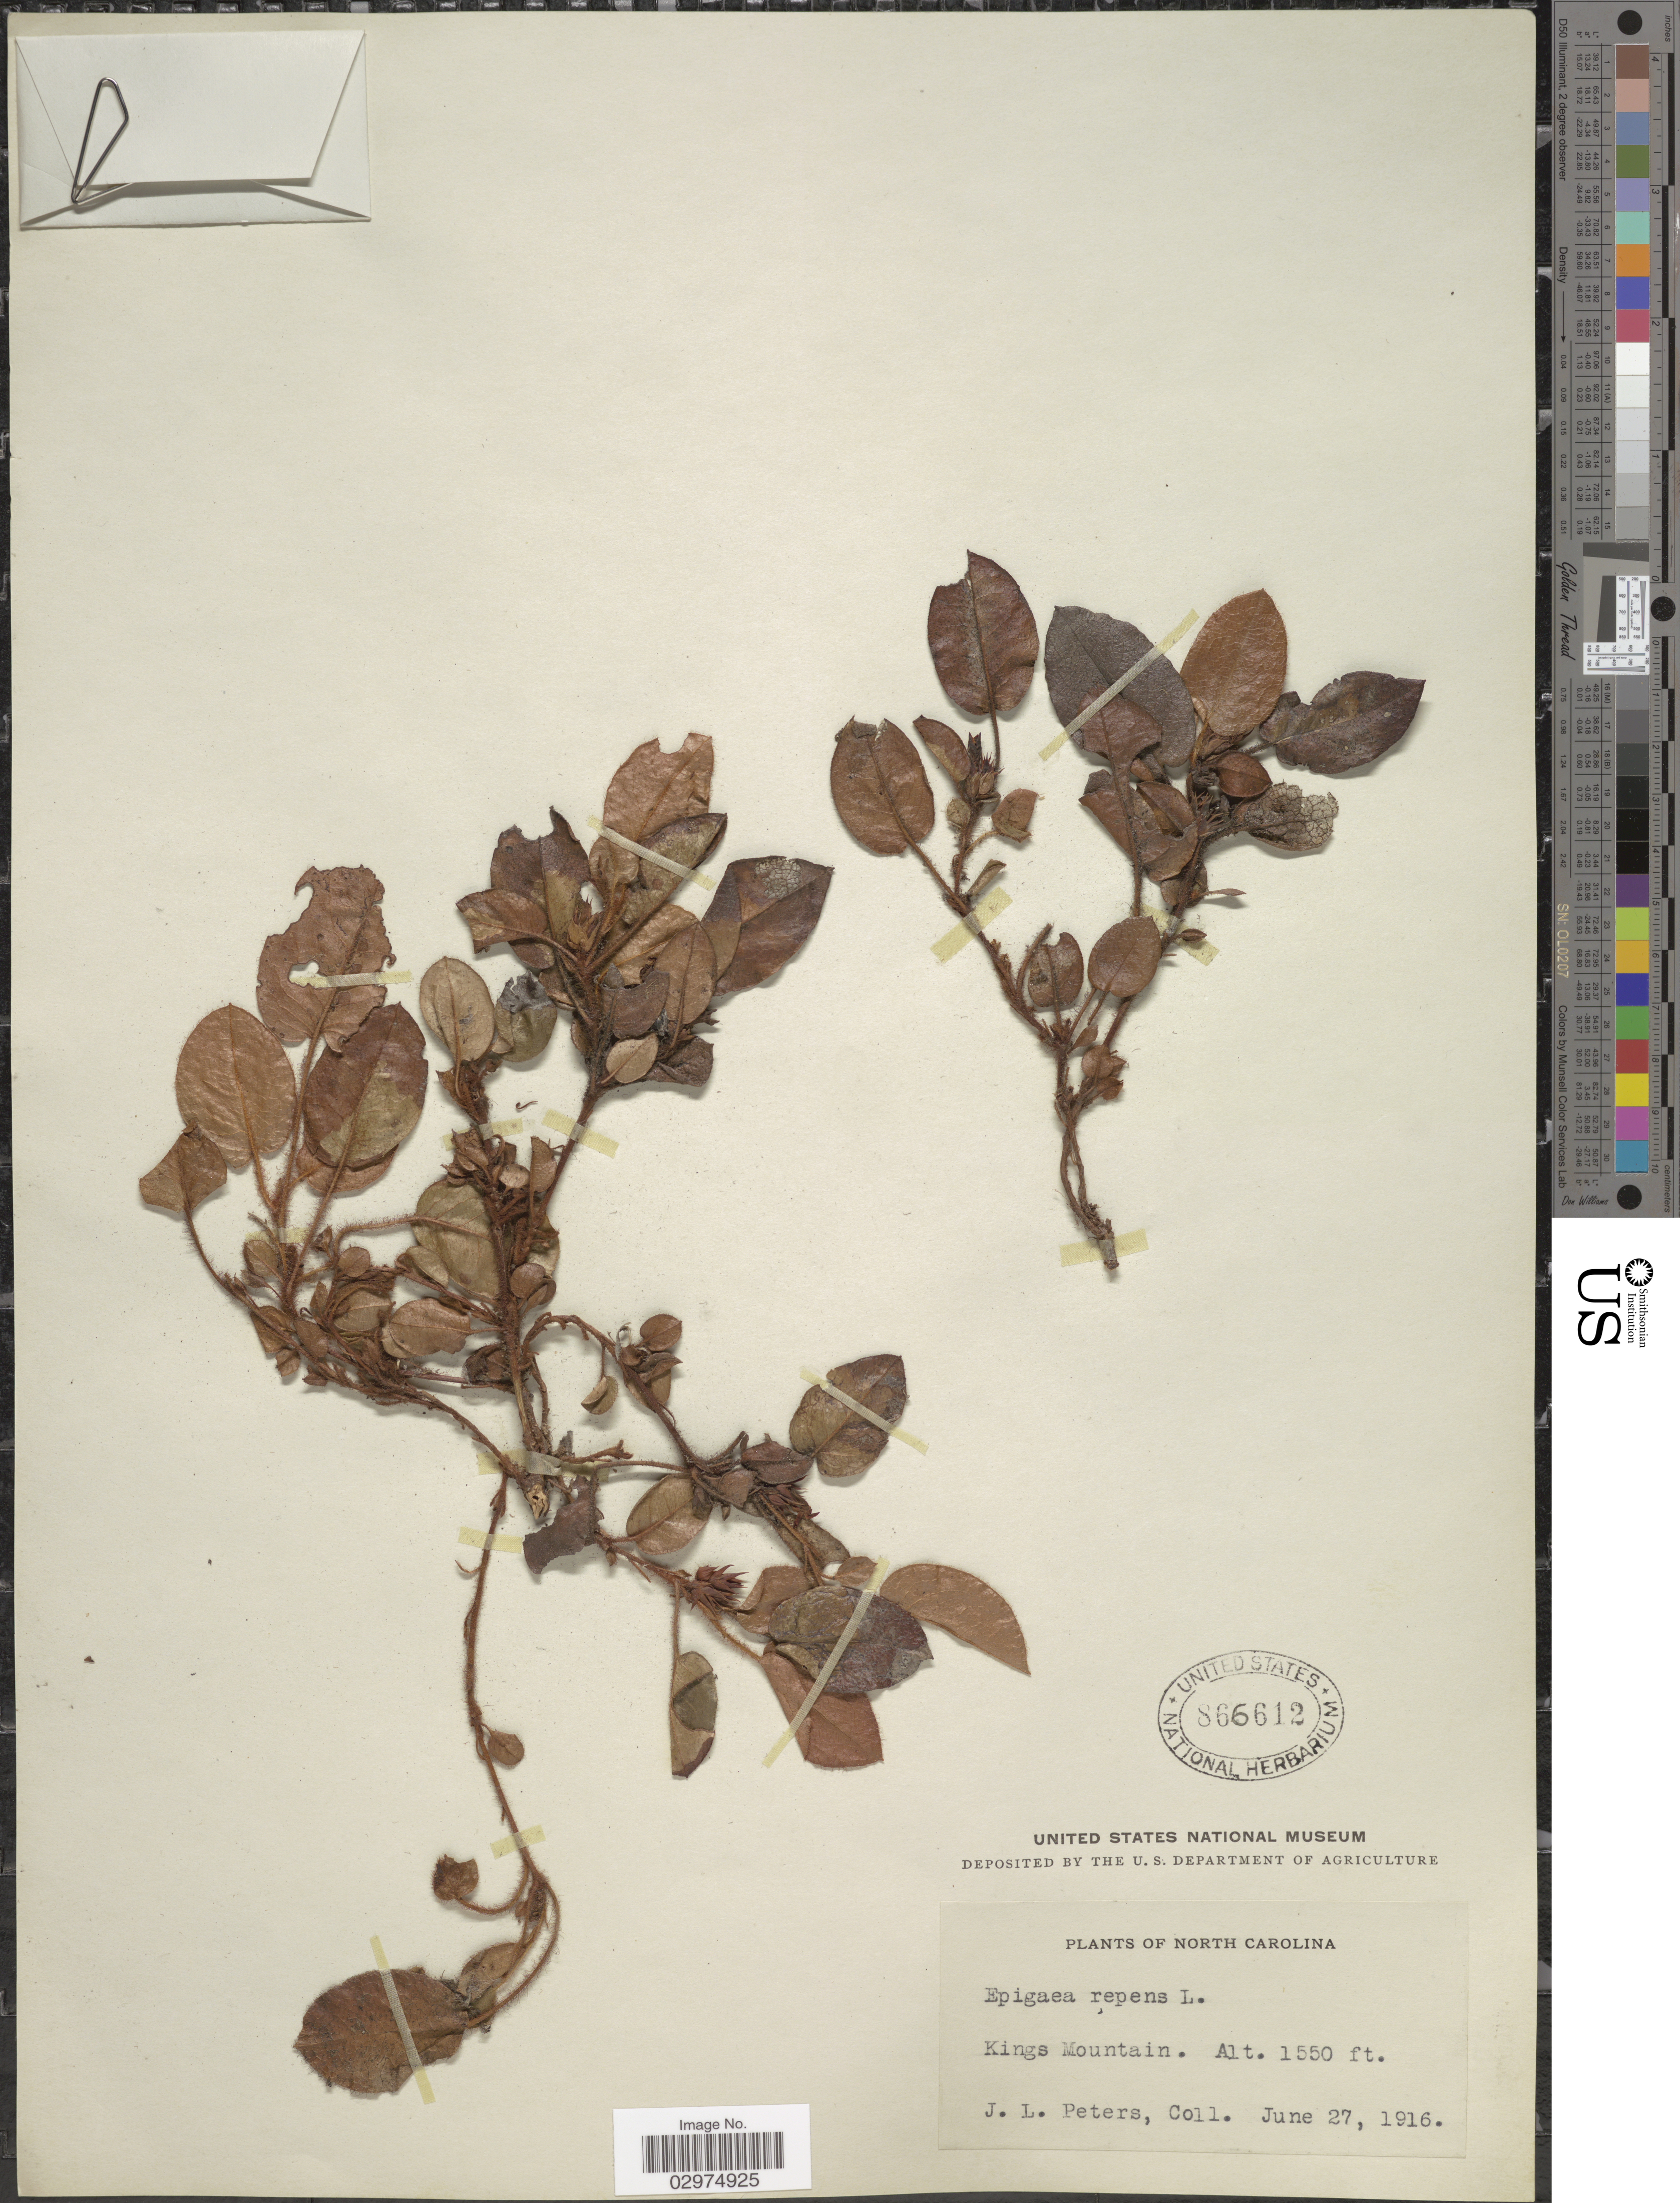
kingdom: Plantae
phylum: Tracheophyta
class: Magnoliopsida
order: Ericales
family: Ericaceae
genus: Epigaea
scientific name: Epigaea repens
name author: L.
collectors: J. L. Peters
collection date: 1916-06-27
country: United States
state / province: North Carolina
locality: Kings Mountain.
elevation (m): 472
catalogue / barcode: US 866612